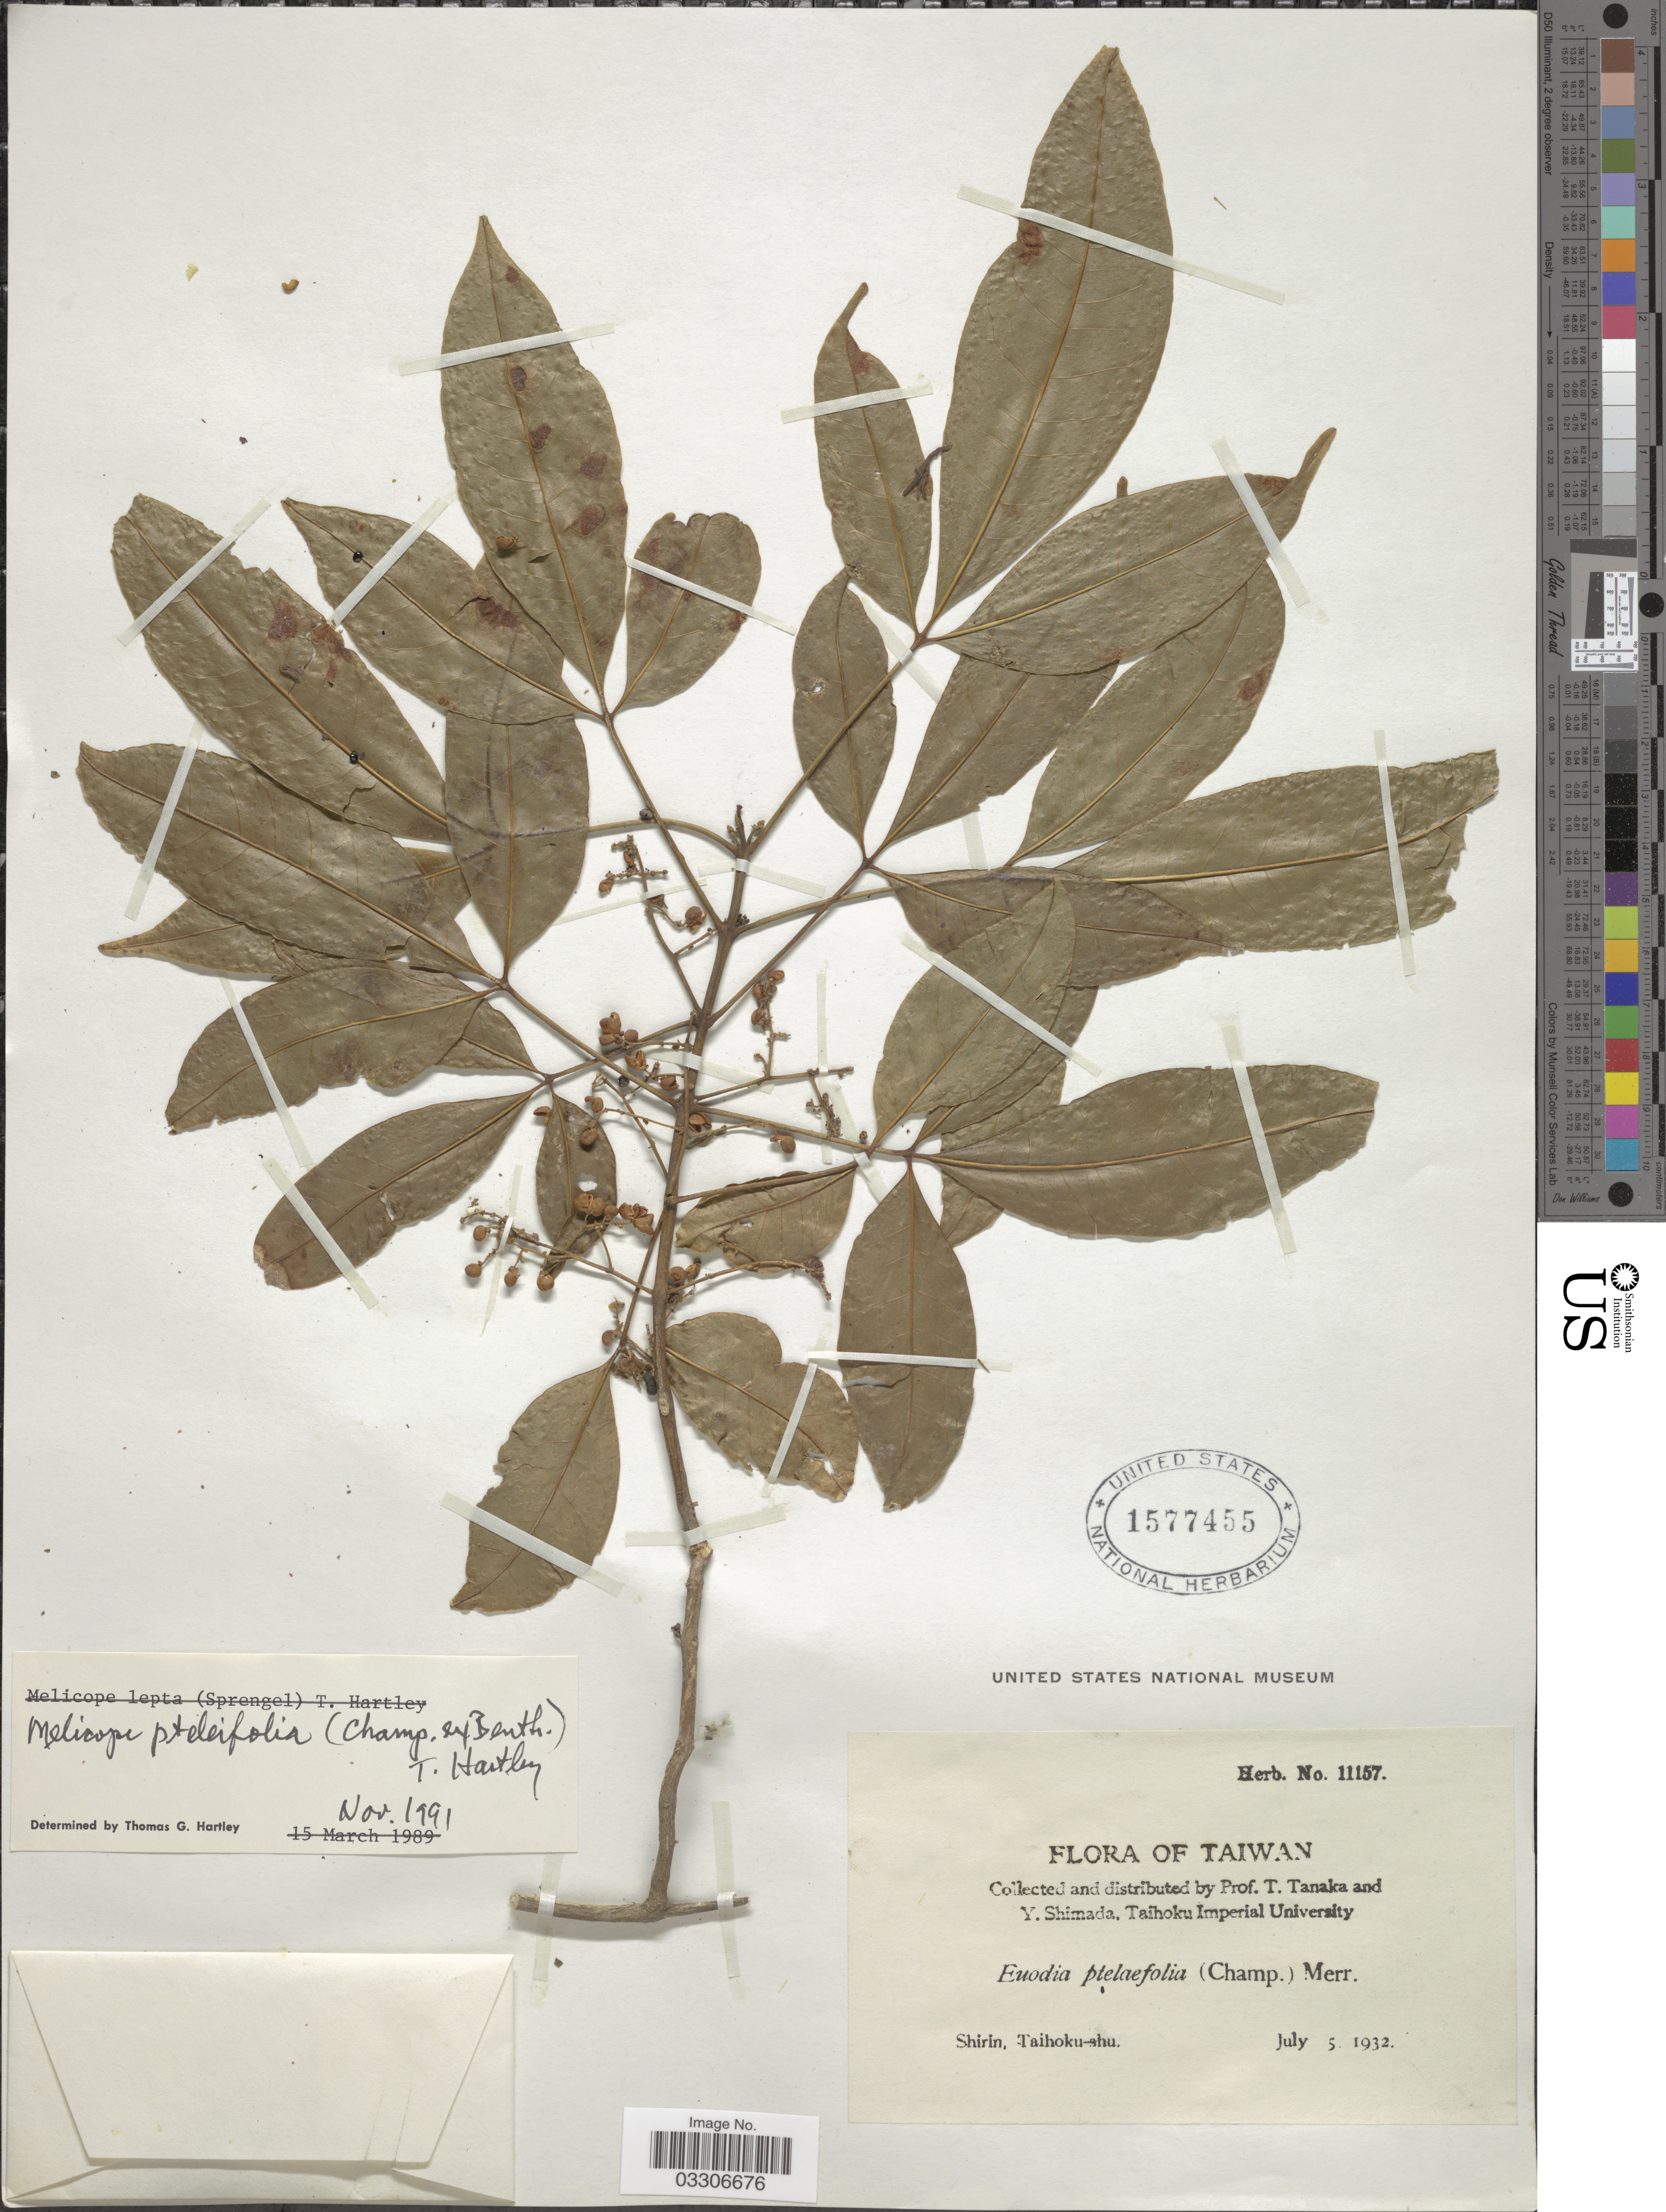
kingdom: Plantae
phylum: Tracheophyta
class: Magnoliopsida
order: Sapindales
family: Rutaceae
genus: Melicope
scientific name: Melicope pteleifolia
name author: (Champ. ex Benth.) T.G. Hartley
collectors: T. Tanaka & Y. Shimada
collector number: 11157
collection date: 1932-07-05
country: Taiwan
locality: Shirin, Taihoku-shu.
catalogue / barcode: US 1577455